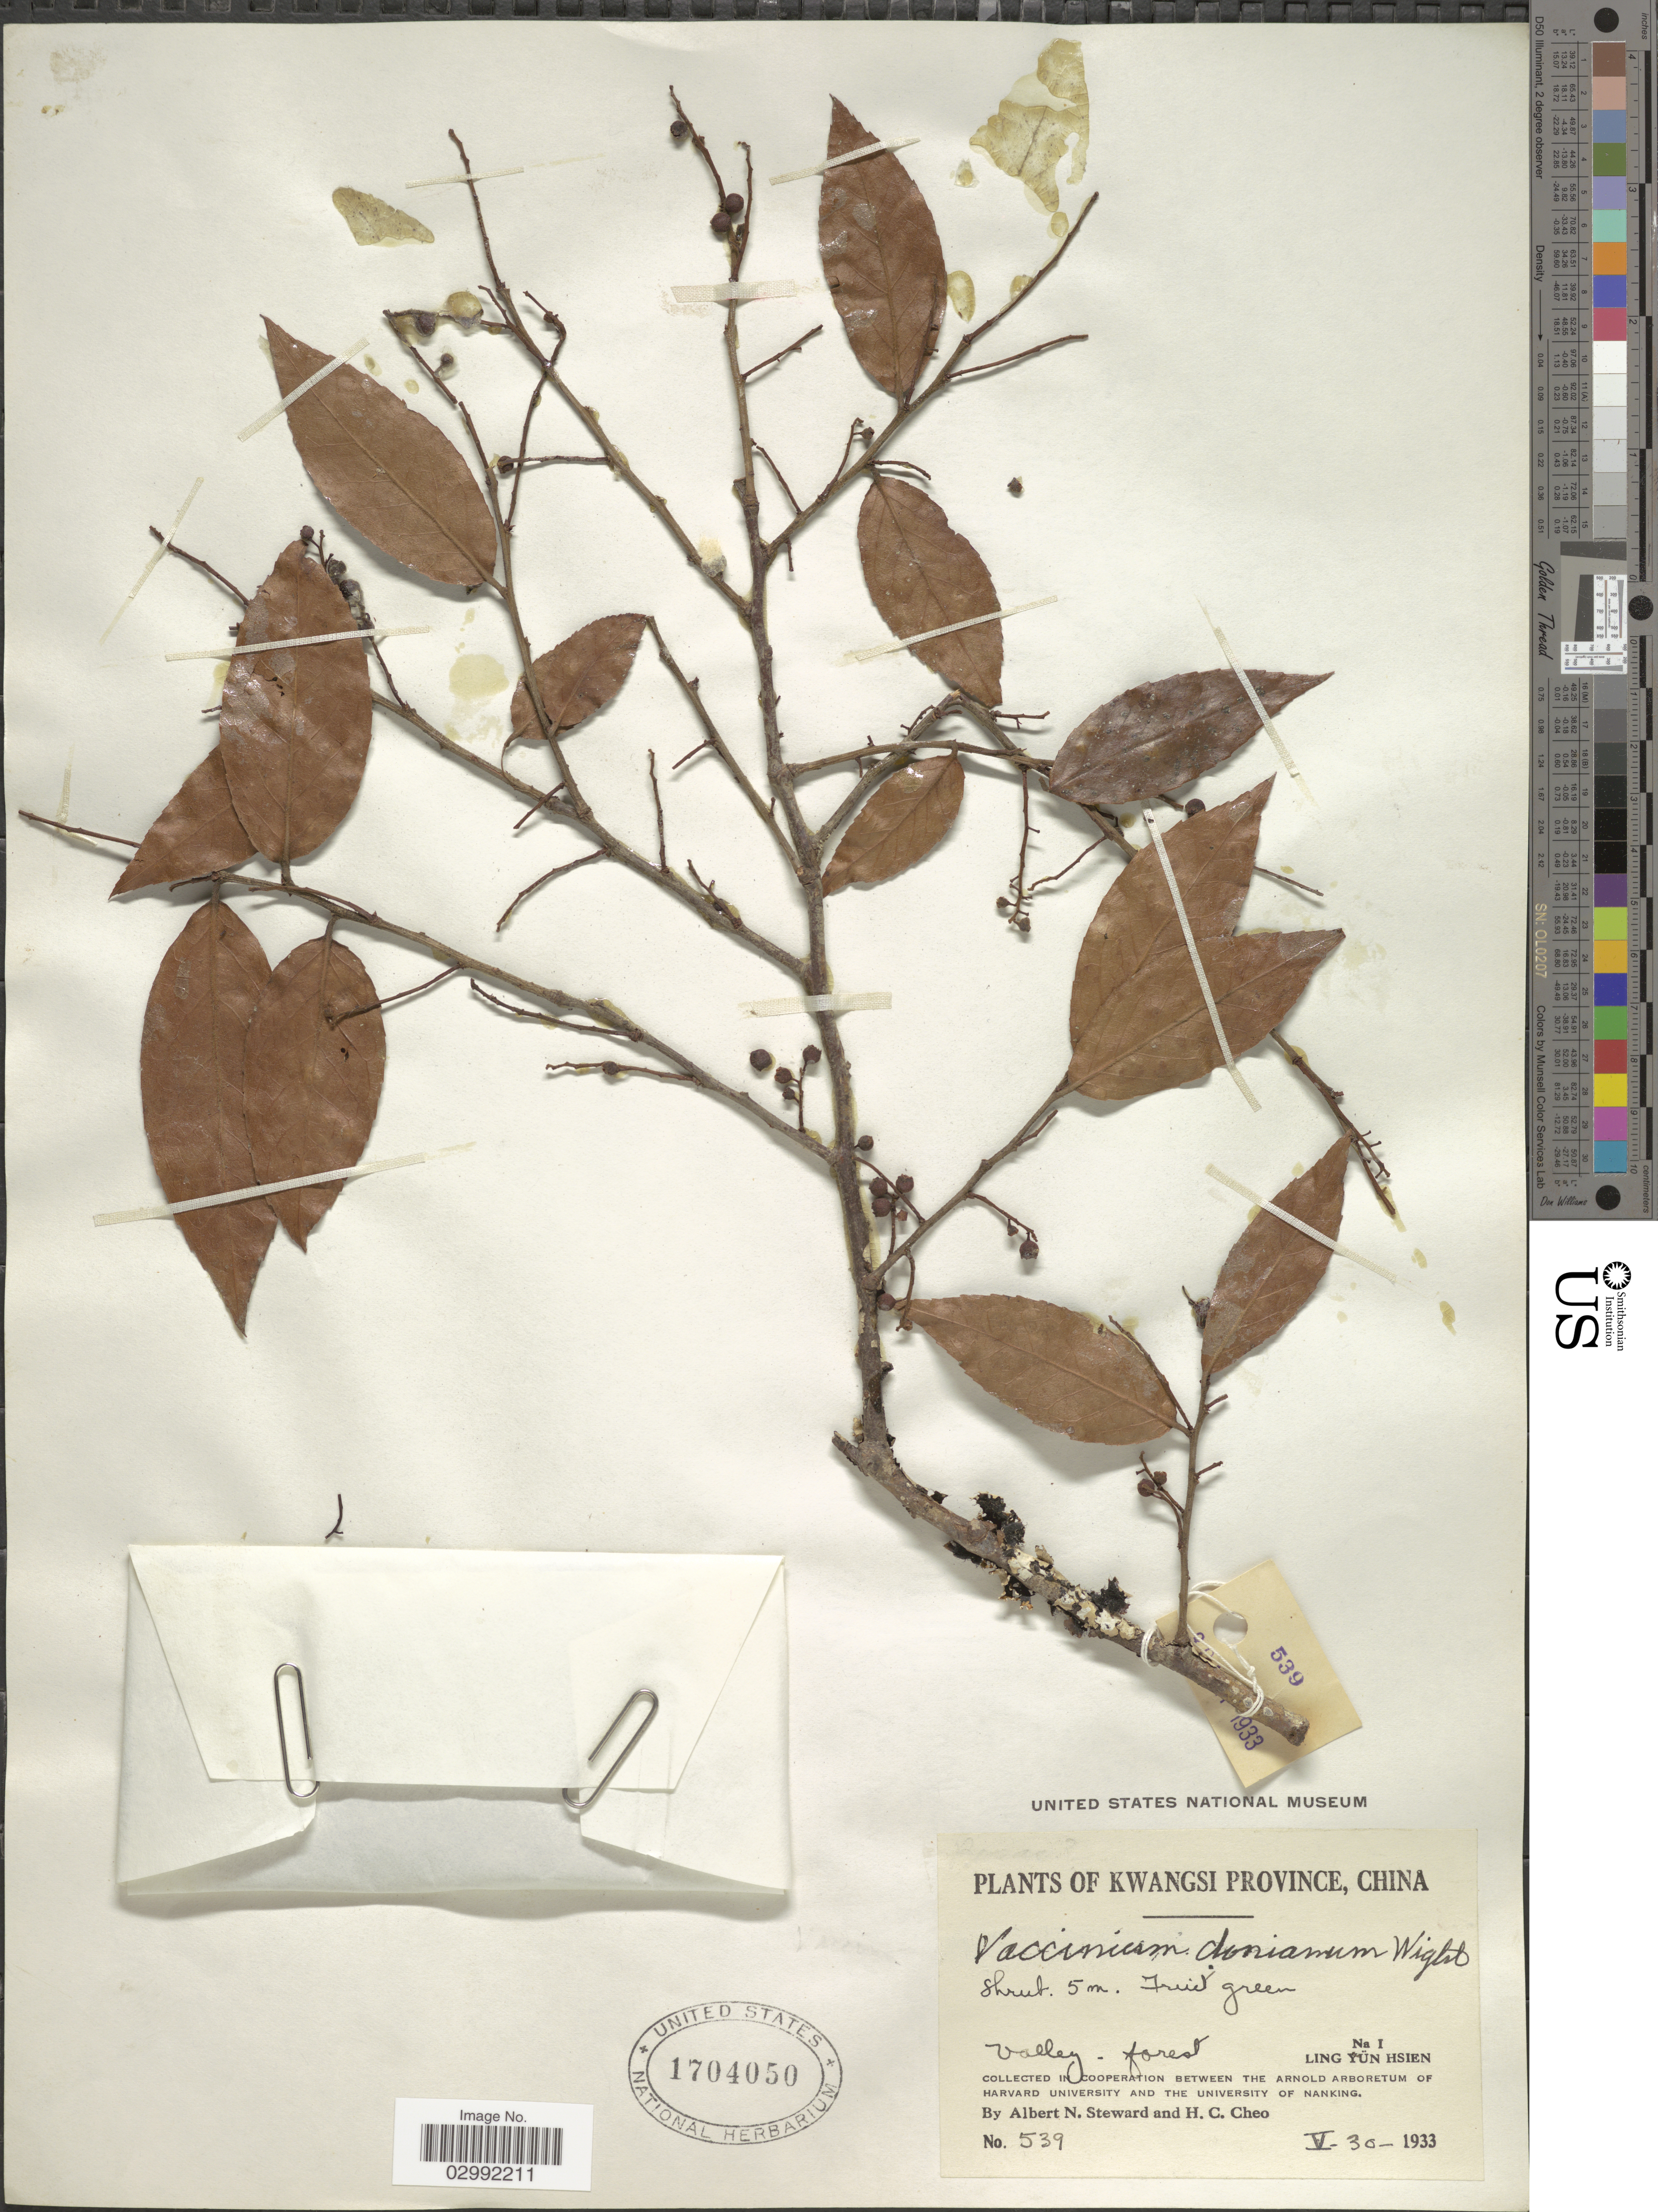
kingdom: Plantae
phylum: Tracheophyta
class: Magnoliopsida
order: Ericales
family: Ericaceae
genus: Vaccinium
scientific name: Vaccinium sprengelii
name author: (G. Don) Sleumer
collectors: A. N. Steward & H. Cheo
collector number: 539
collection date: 1933-05-30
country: China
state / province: Guangxi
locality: Kwangsi Province. Na I Ling Yün Hsien.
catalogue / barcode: US 1704050